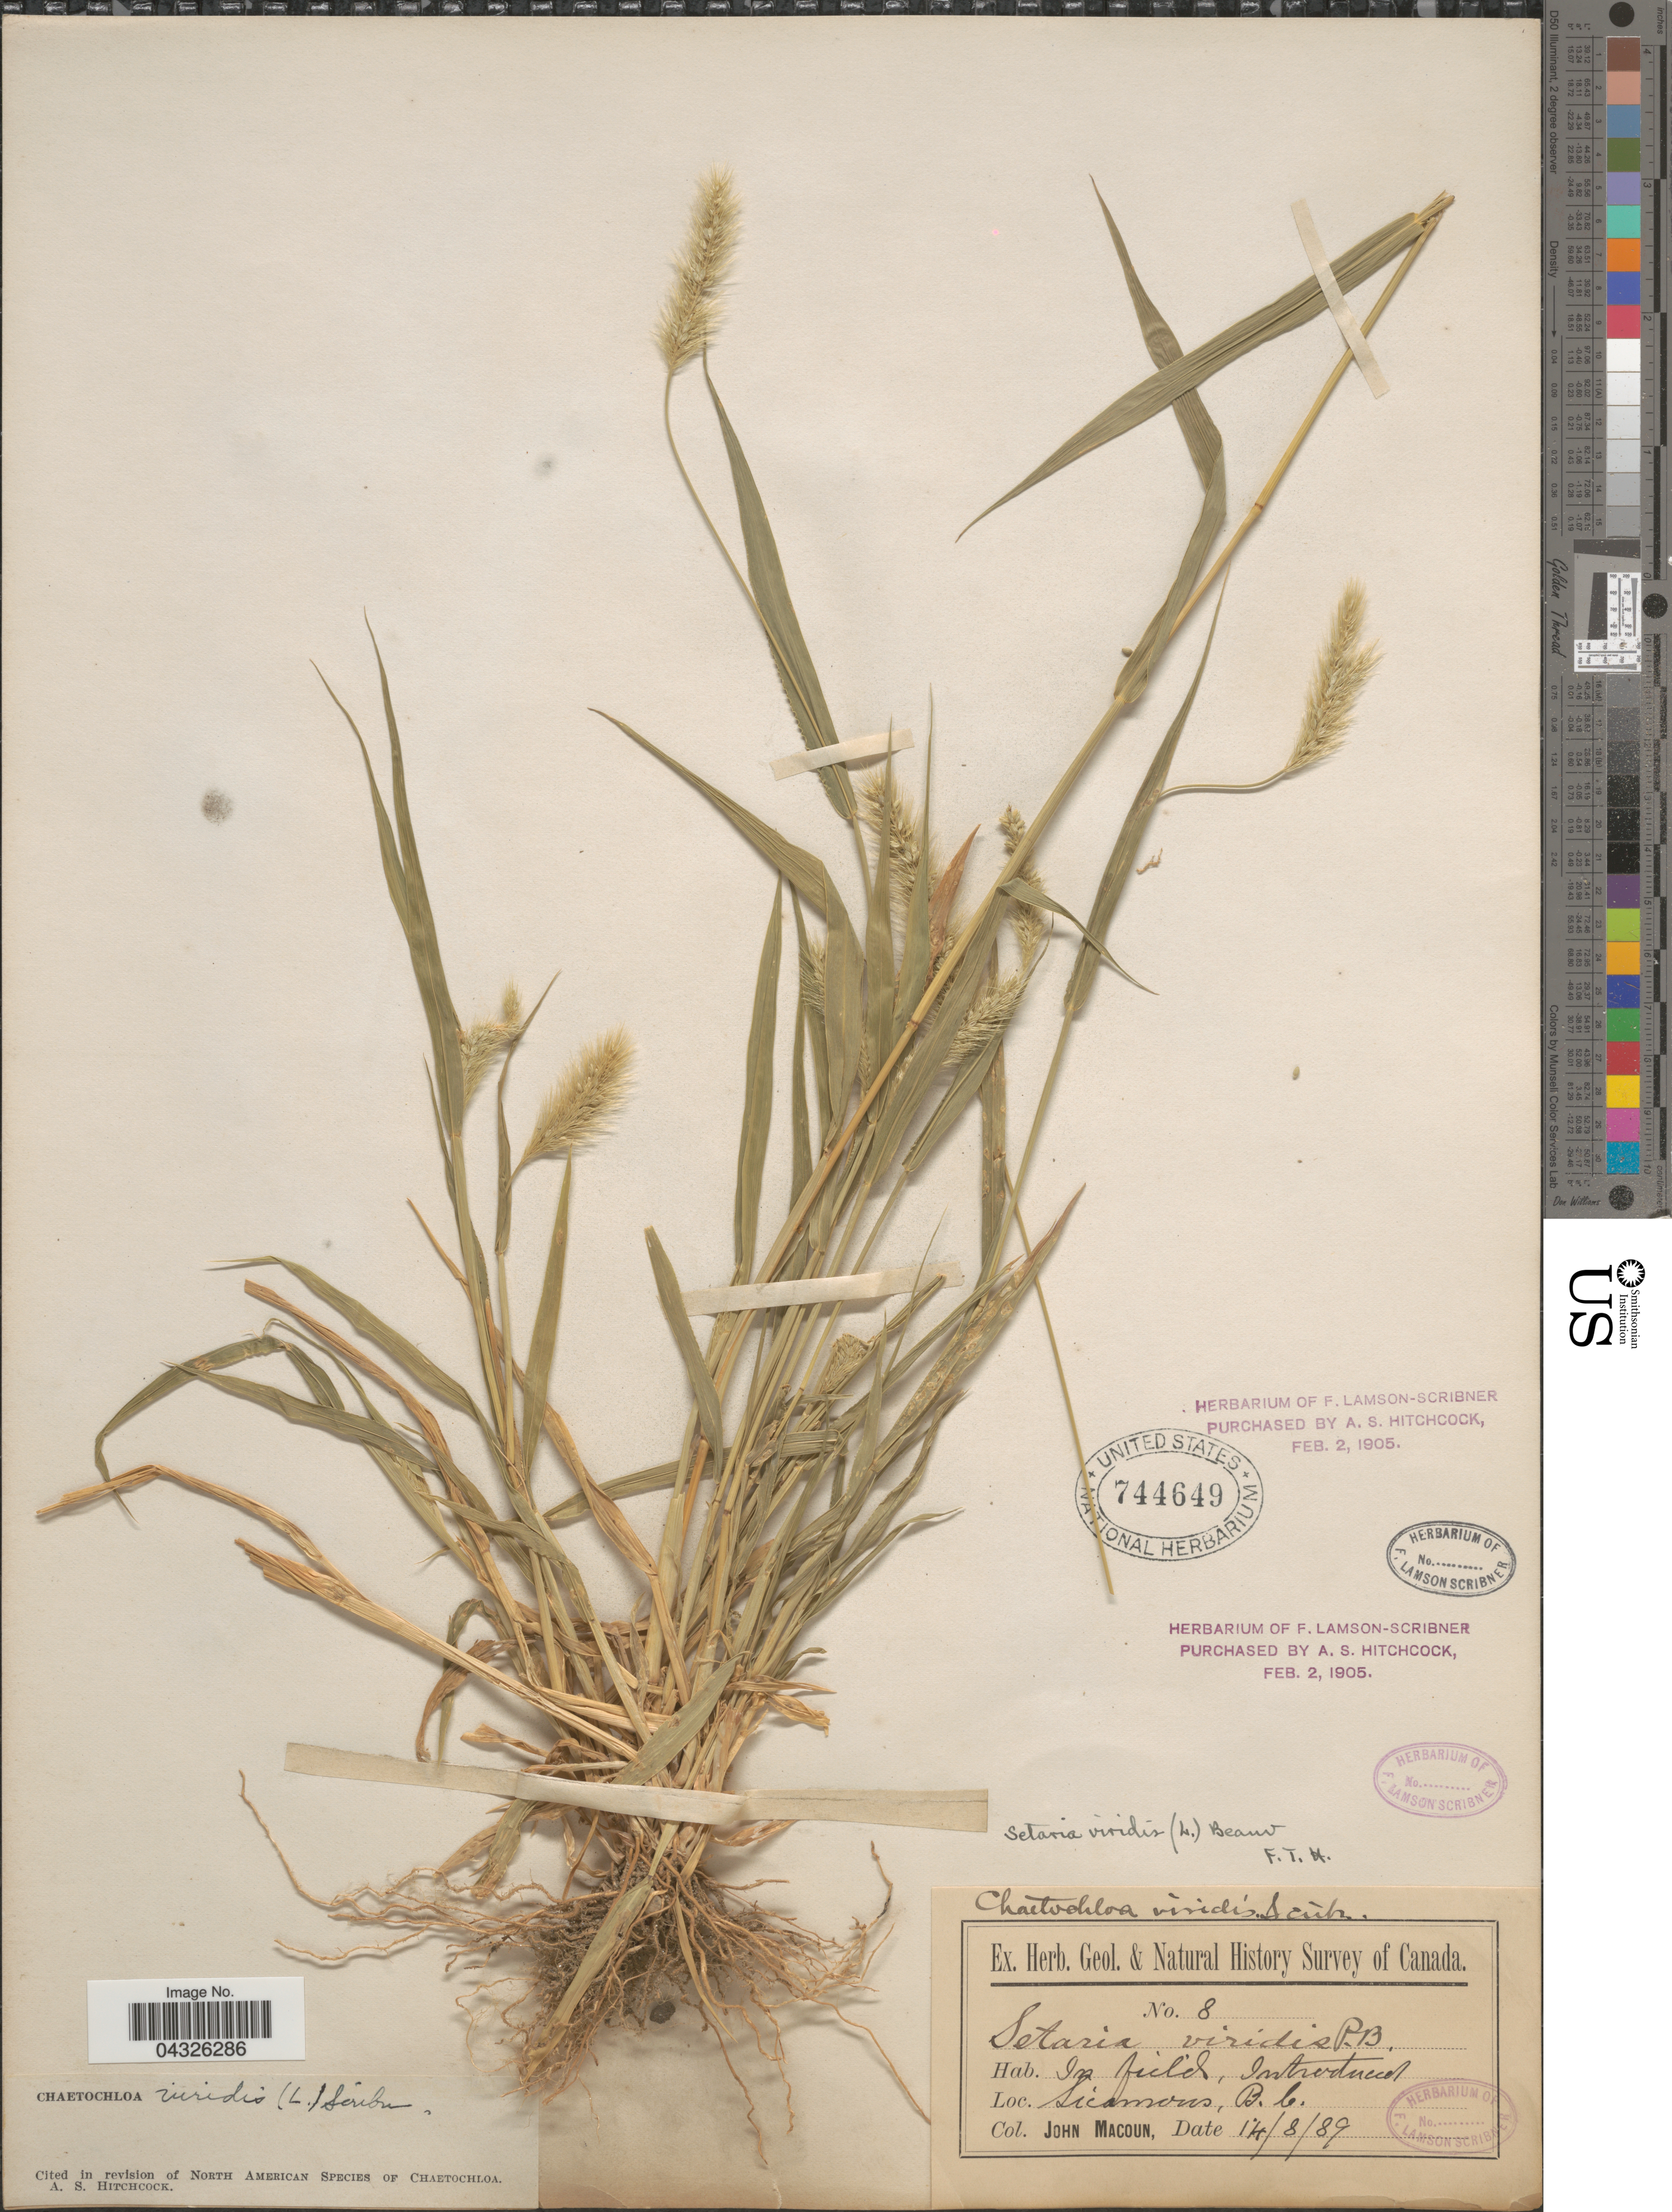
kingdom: Plantae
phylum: Tracheophyta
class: Liliopsida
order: Poales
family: Poaceae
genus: Setaria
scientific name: Setaria viridis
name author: (L.) P. Beauv.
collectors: J. Macoun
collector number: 8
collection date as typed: Transcribed d/m/y: 14/8/89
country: Canada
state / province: British Columbia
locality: Geol. & Natural History Survey of Canada. Sicamous.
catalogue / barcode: US 744649